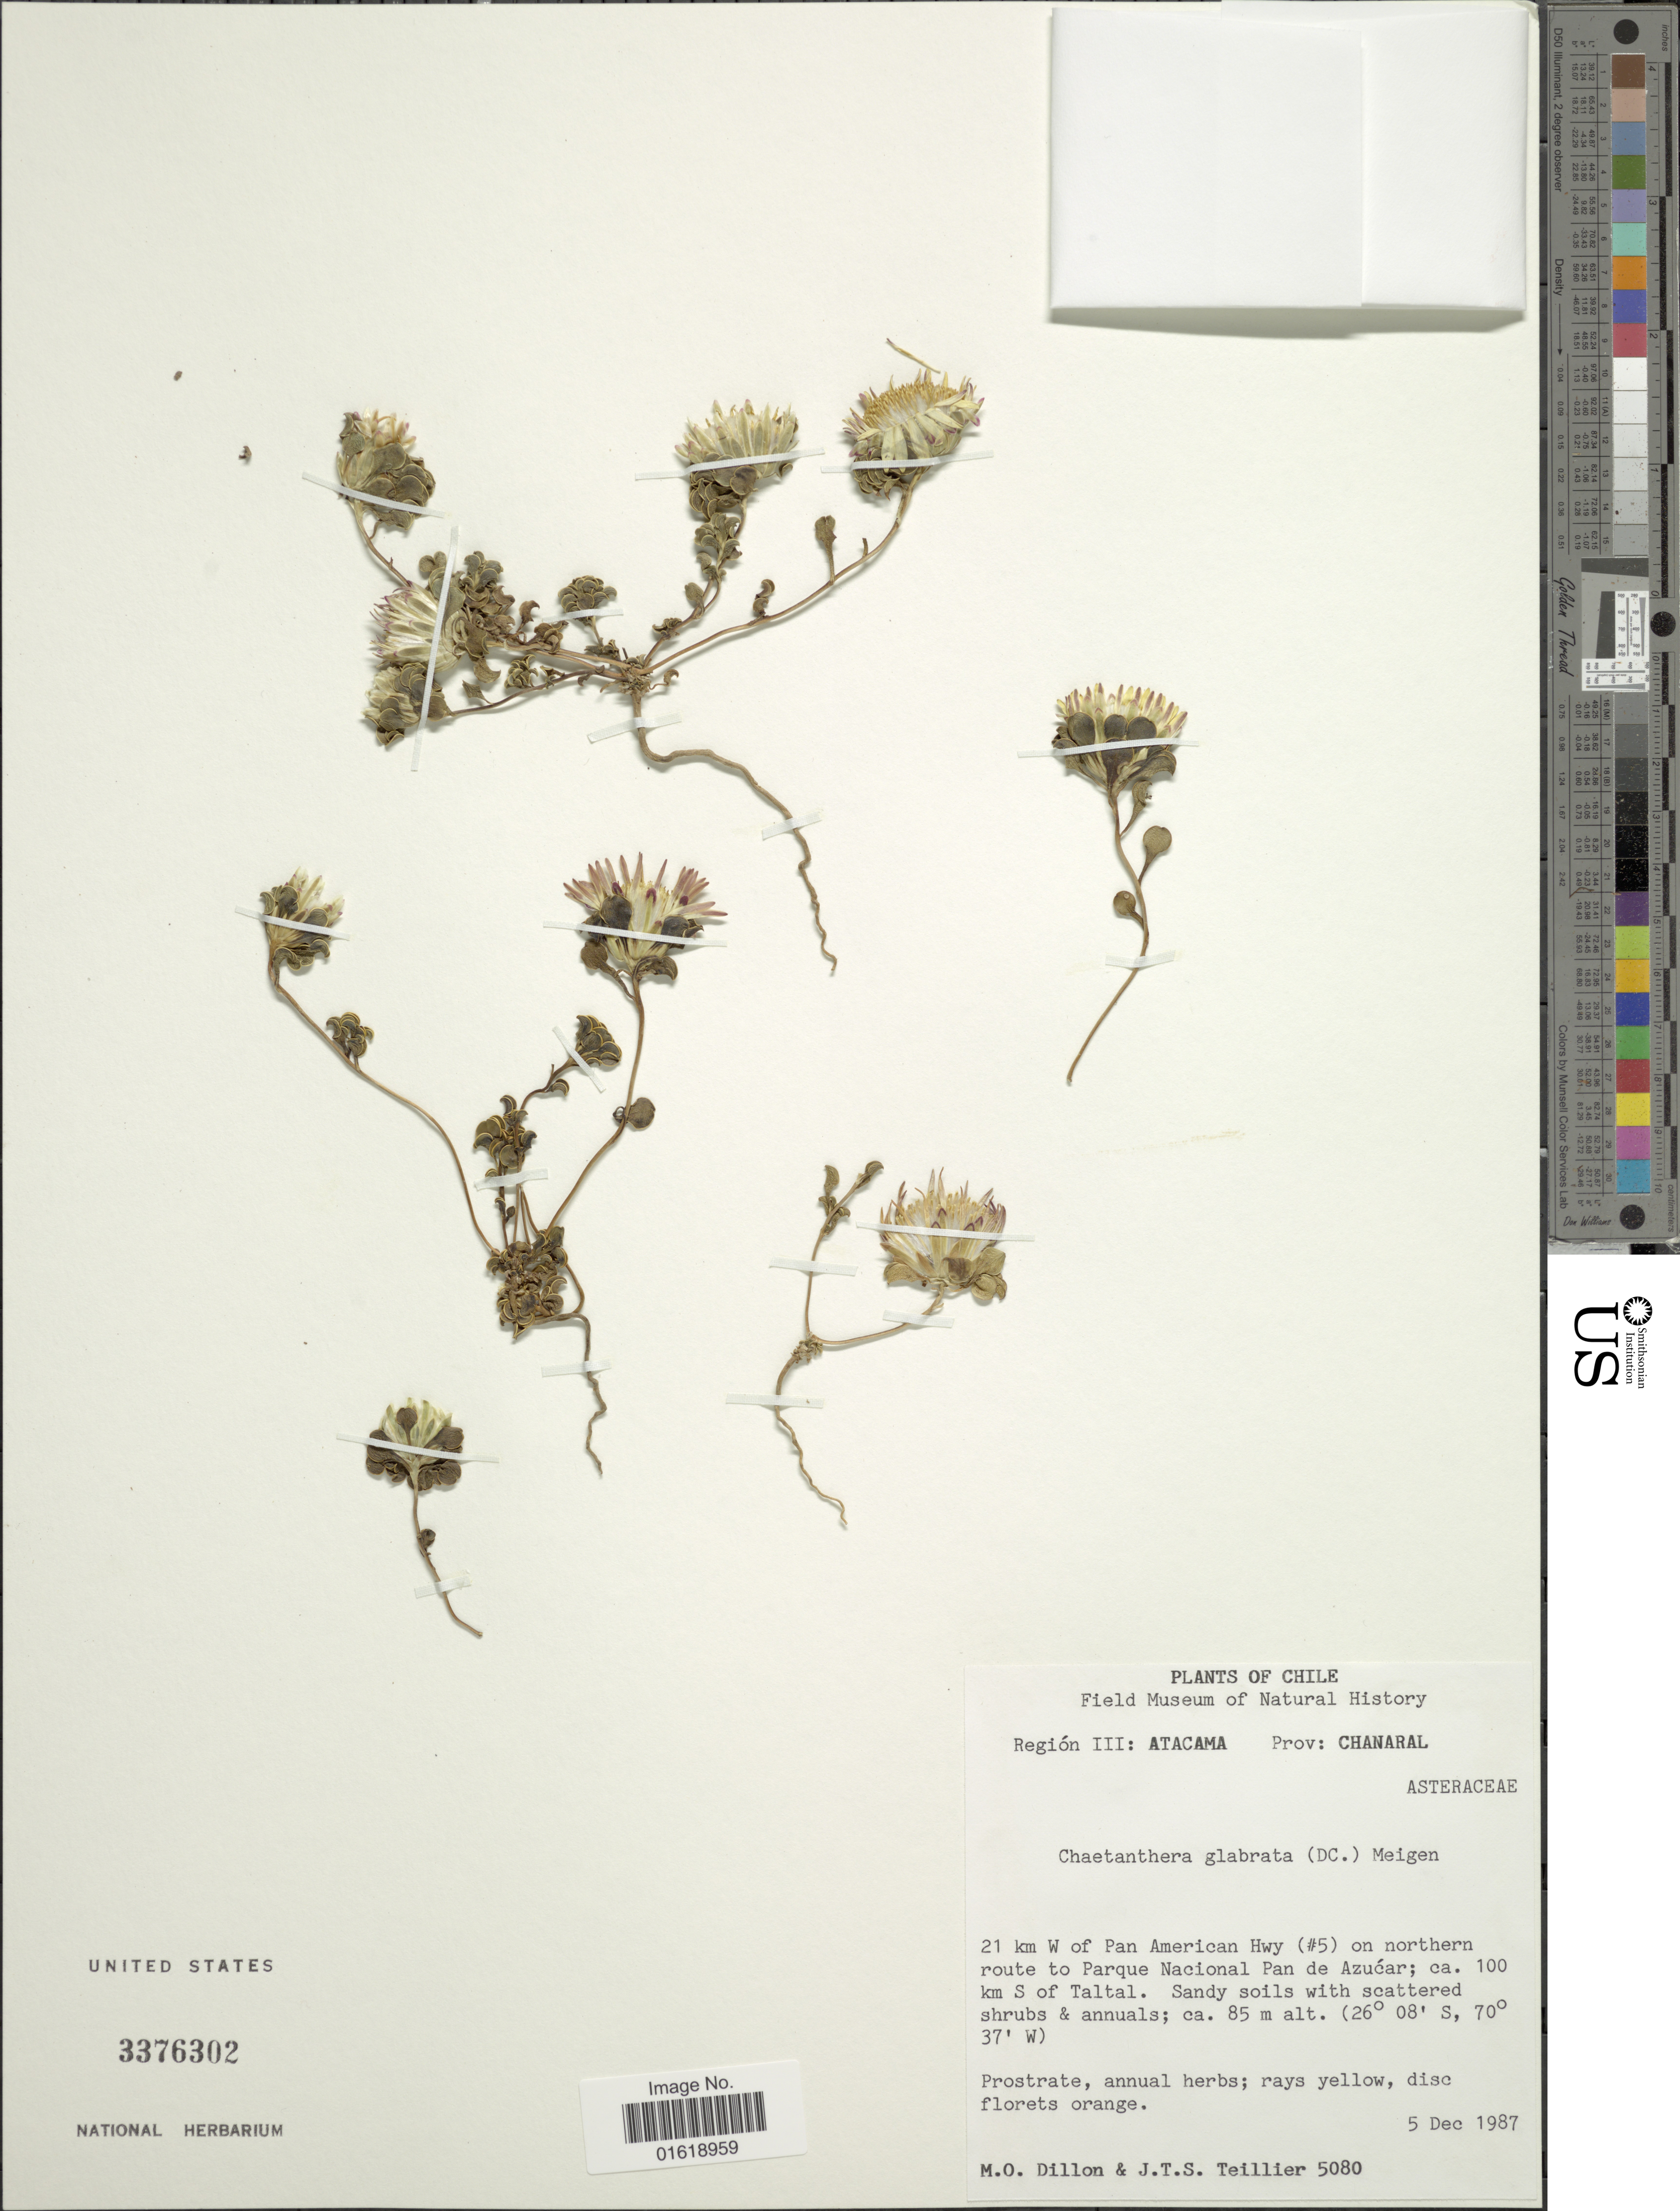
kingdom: Plantae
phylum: Tracheophyta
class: Magnoliopsida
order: Asterales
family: Asteraceae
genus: Chaetanthera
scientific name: Chaetanthera glabrata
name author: (DC.) F. Meigen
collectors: M. O. Dillon & Teillier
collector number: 5080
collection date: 1987-12-05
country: Chile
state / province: Atacama (III)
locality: Región III: Atacama. Prov: Chanaral. 21 km W of Pan American Hwy (#5) on northern route to Parque Nacional Pan de Azucar; ca. 10 km S of Taltal.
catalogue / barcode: US 3376302